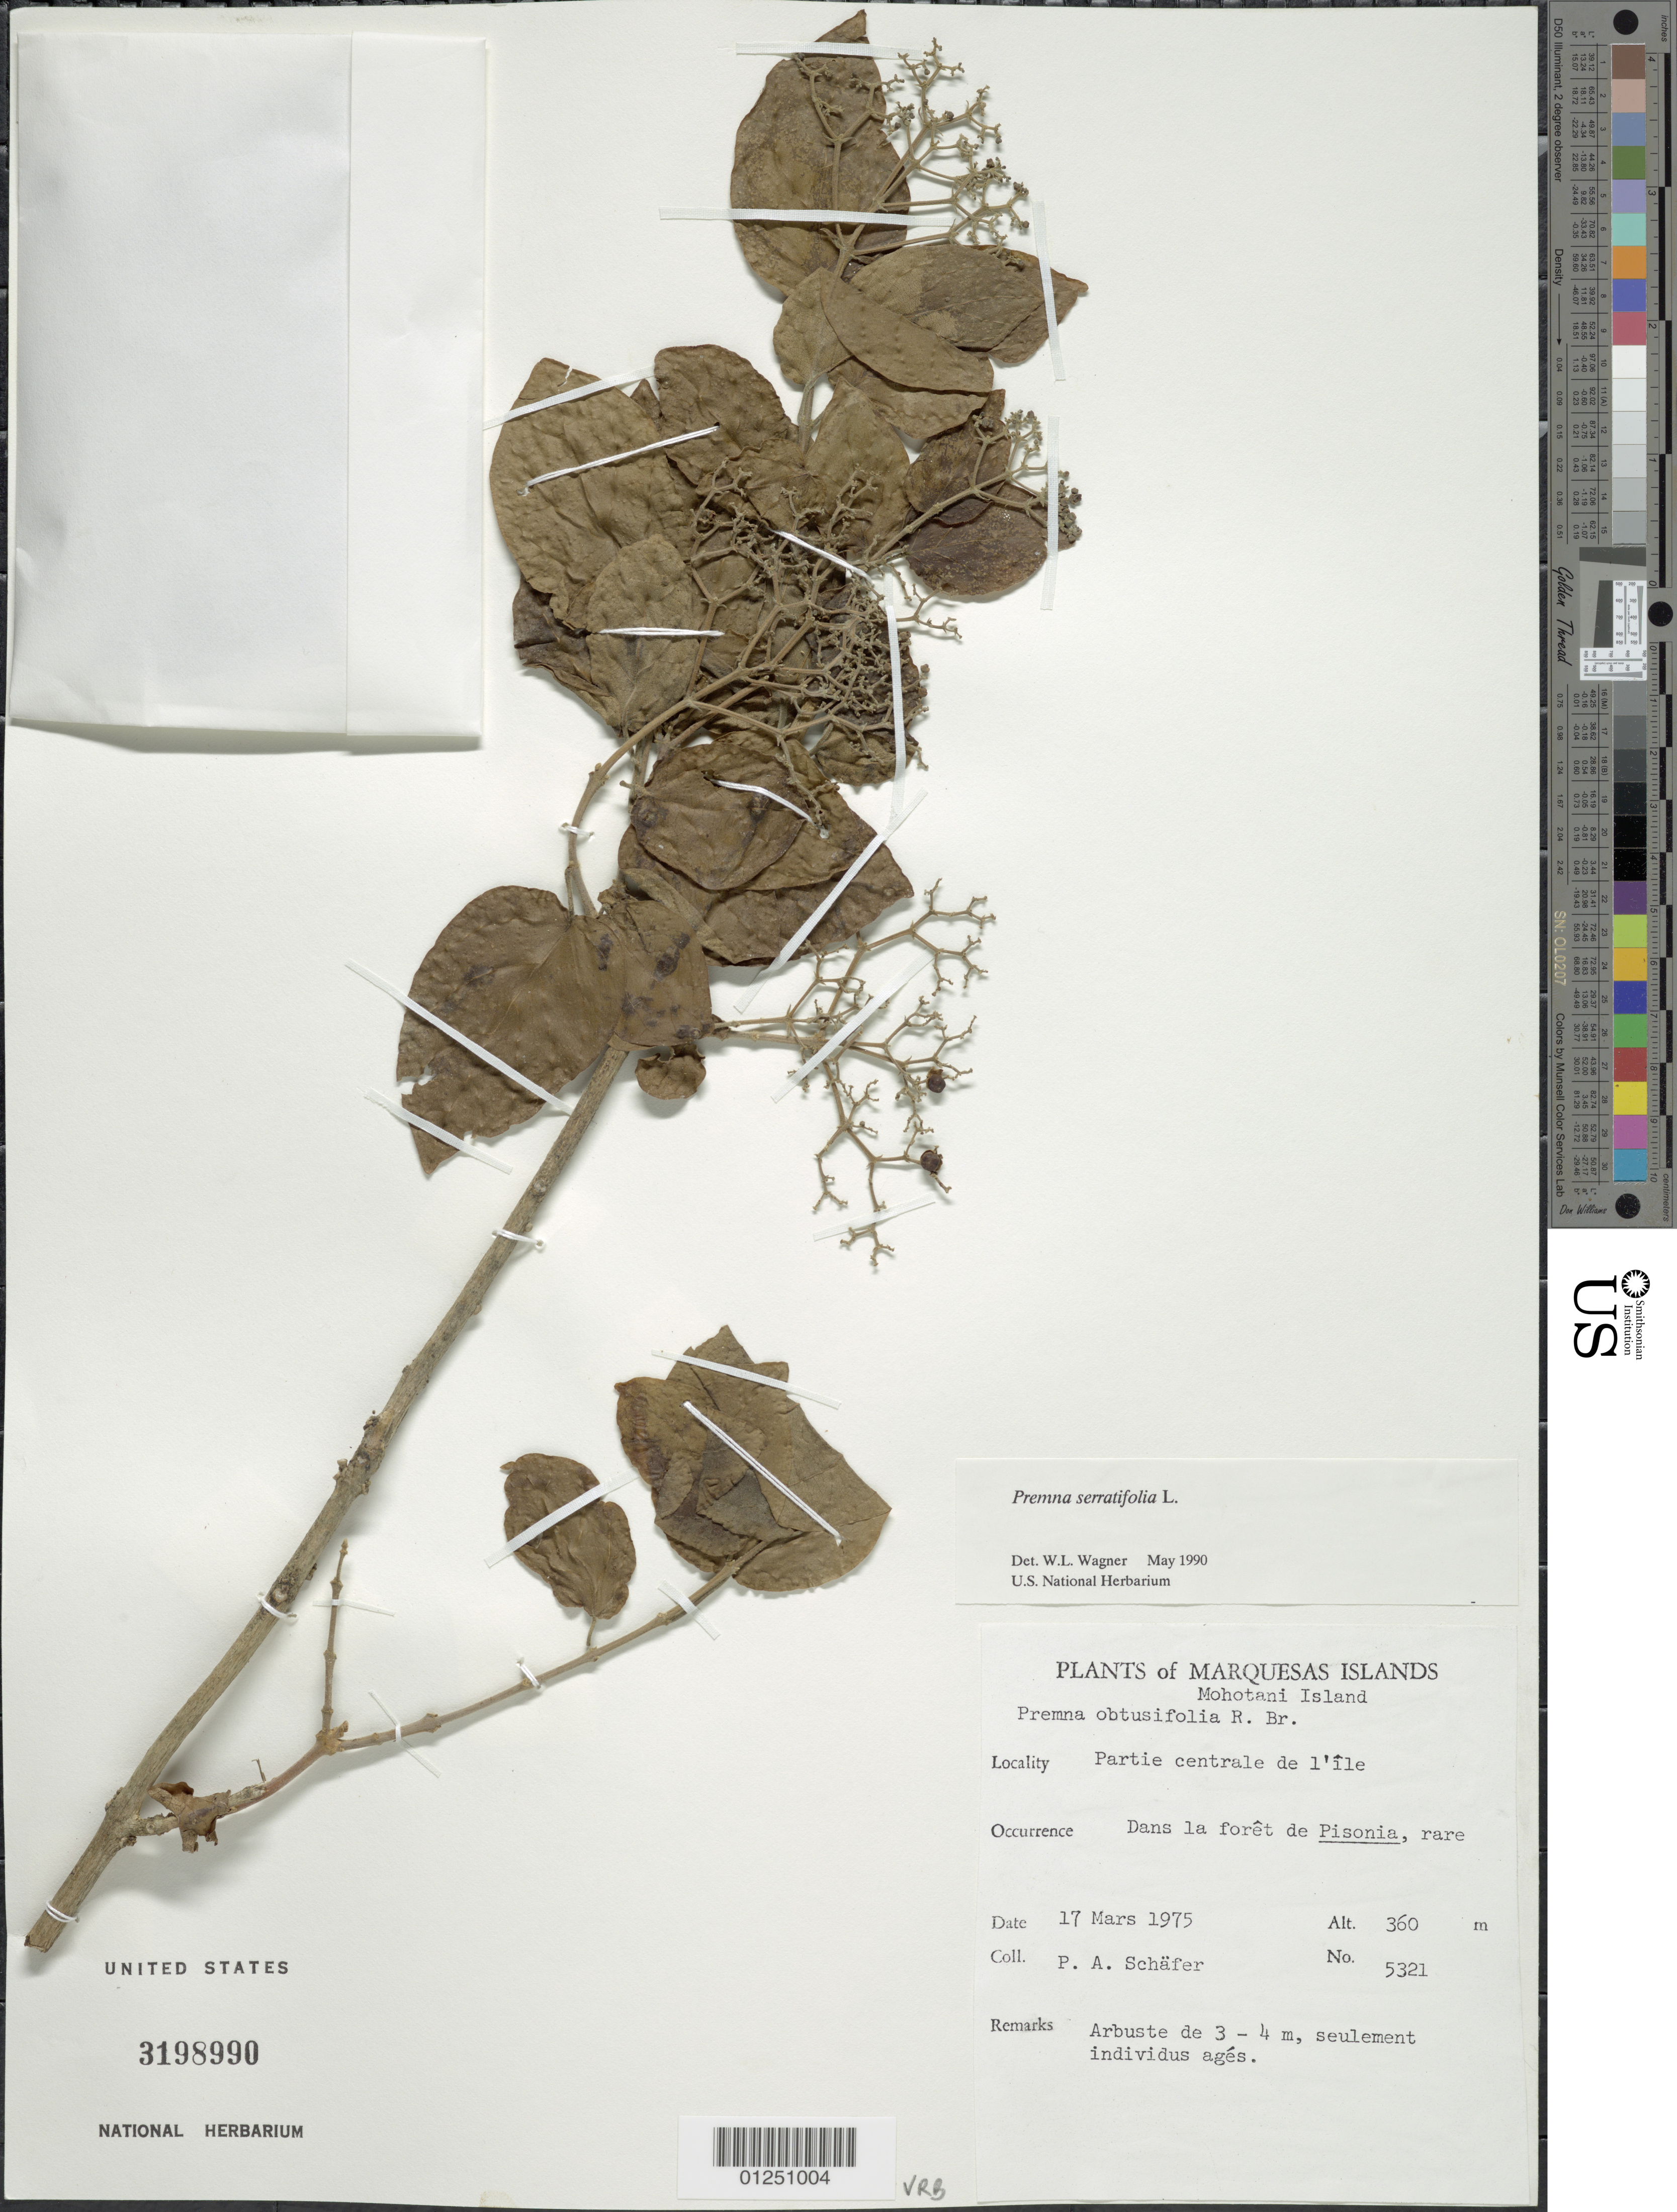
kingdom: Plantae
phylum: Tracheophyta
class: Magnoliopsida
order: Lamiales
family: Lamiaceae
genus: Premna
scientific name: Premna serratifolia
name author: L.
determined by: Wagner, W. L., (BOT), Smithsonian Institution - National Museum of Natural History (UNITED STATES)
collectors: P. A. Schäfer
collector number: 5321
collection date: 1975-03-17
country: French Polynesia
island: Mohotani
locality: parte centrale de l'île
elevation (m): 360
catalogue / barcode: US 3198990